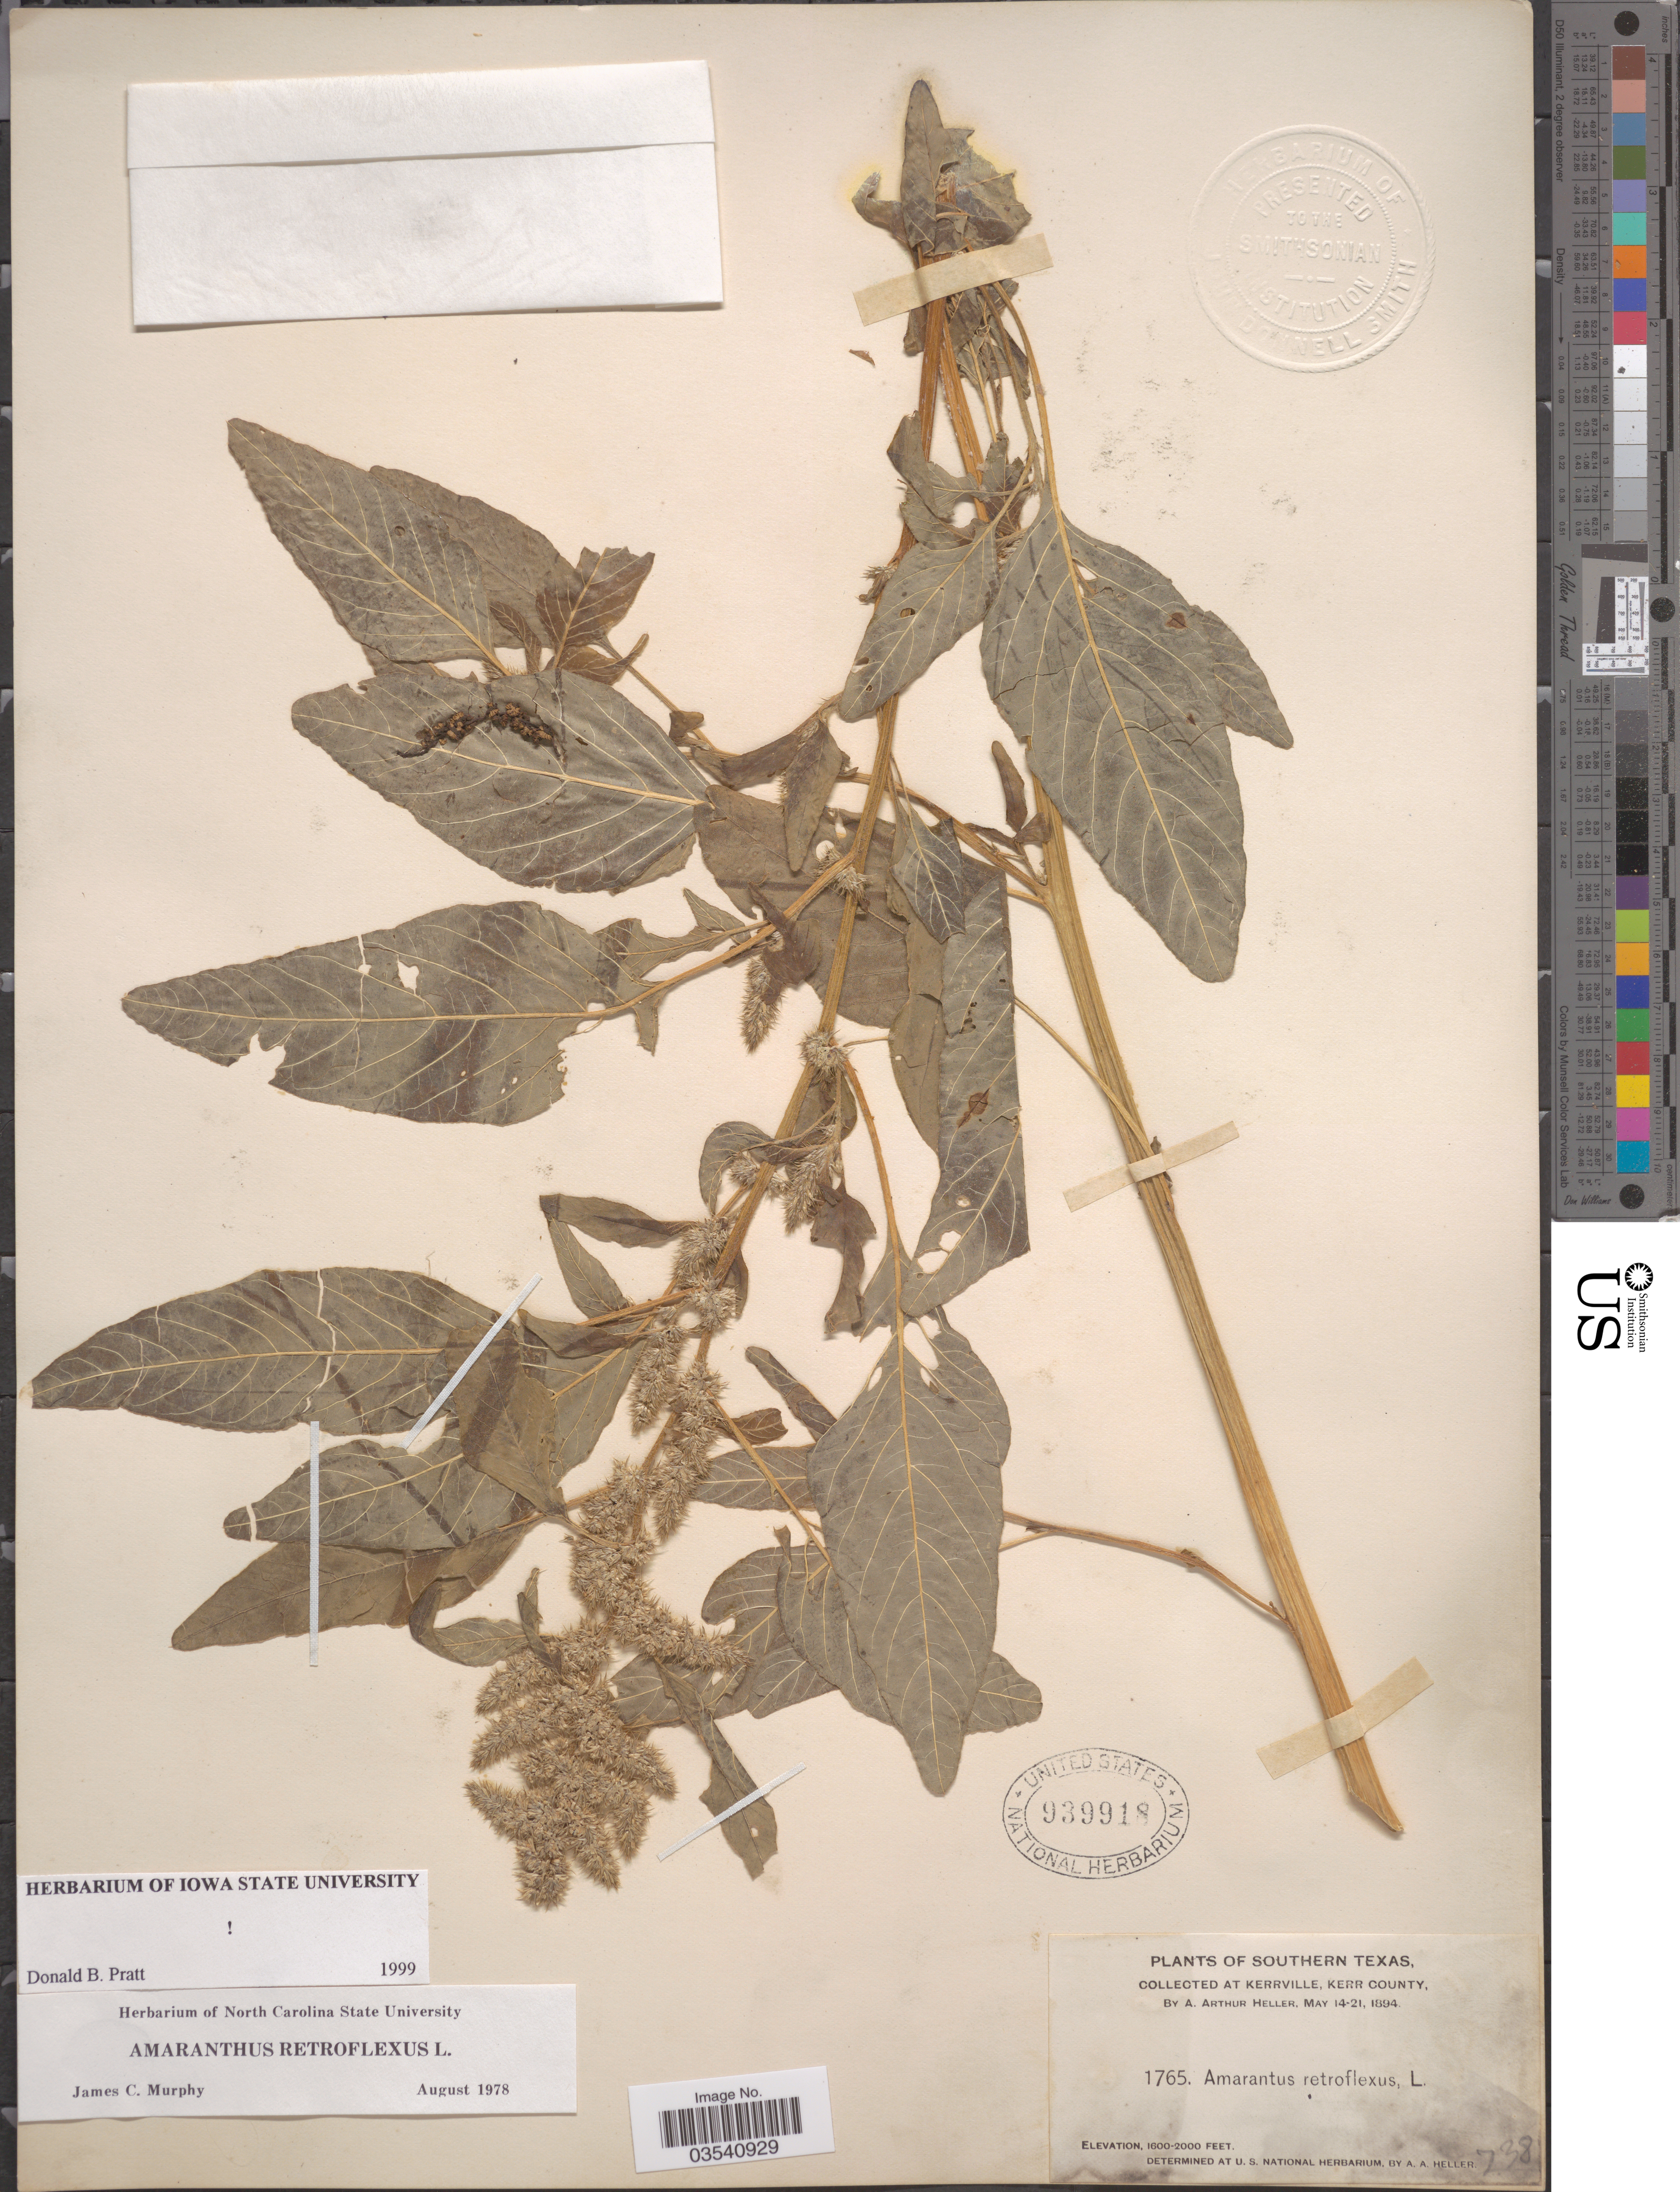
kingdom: Plantae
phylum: Tracheophyta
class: Magnoliopsida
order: Caryophyllales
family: Amaranthaceae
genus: Amaranthus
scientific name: Amaranthus retroflexus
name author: L.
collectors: A. A. Heller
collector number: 1765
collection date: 1894-05-14/1894-05-21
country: United States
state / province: Texas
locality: Southern Texas. At Kerrville, Kerr County.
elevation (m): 488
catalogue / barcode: US 939918